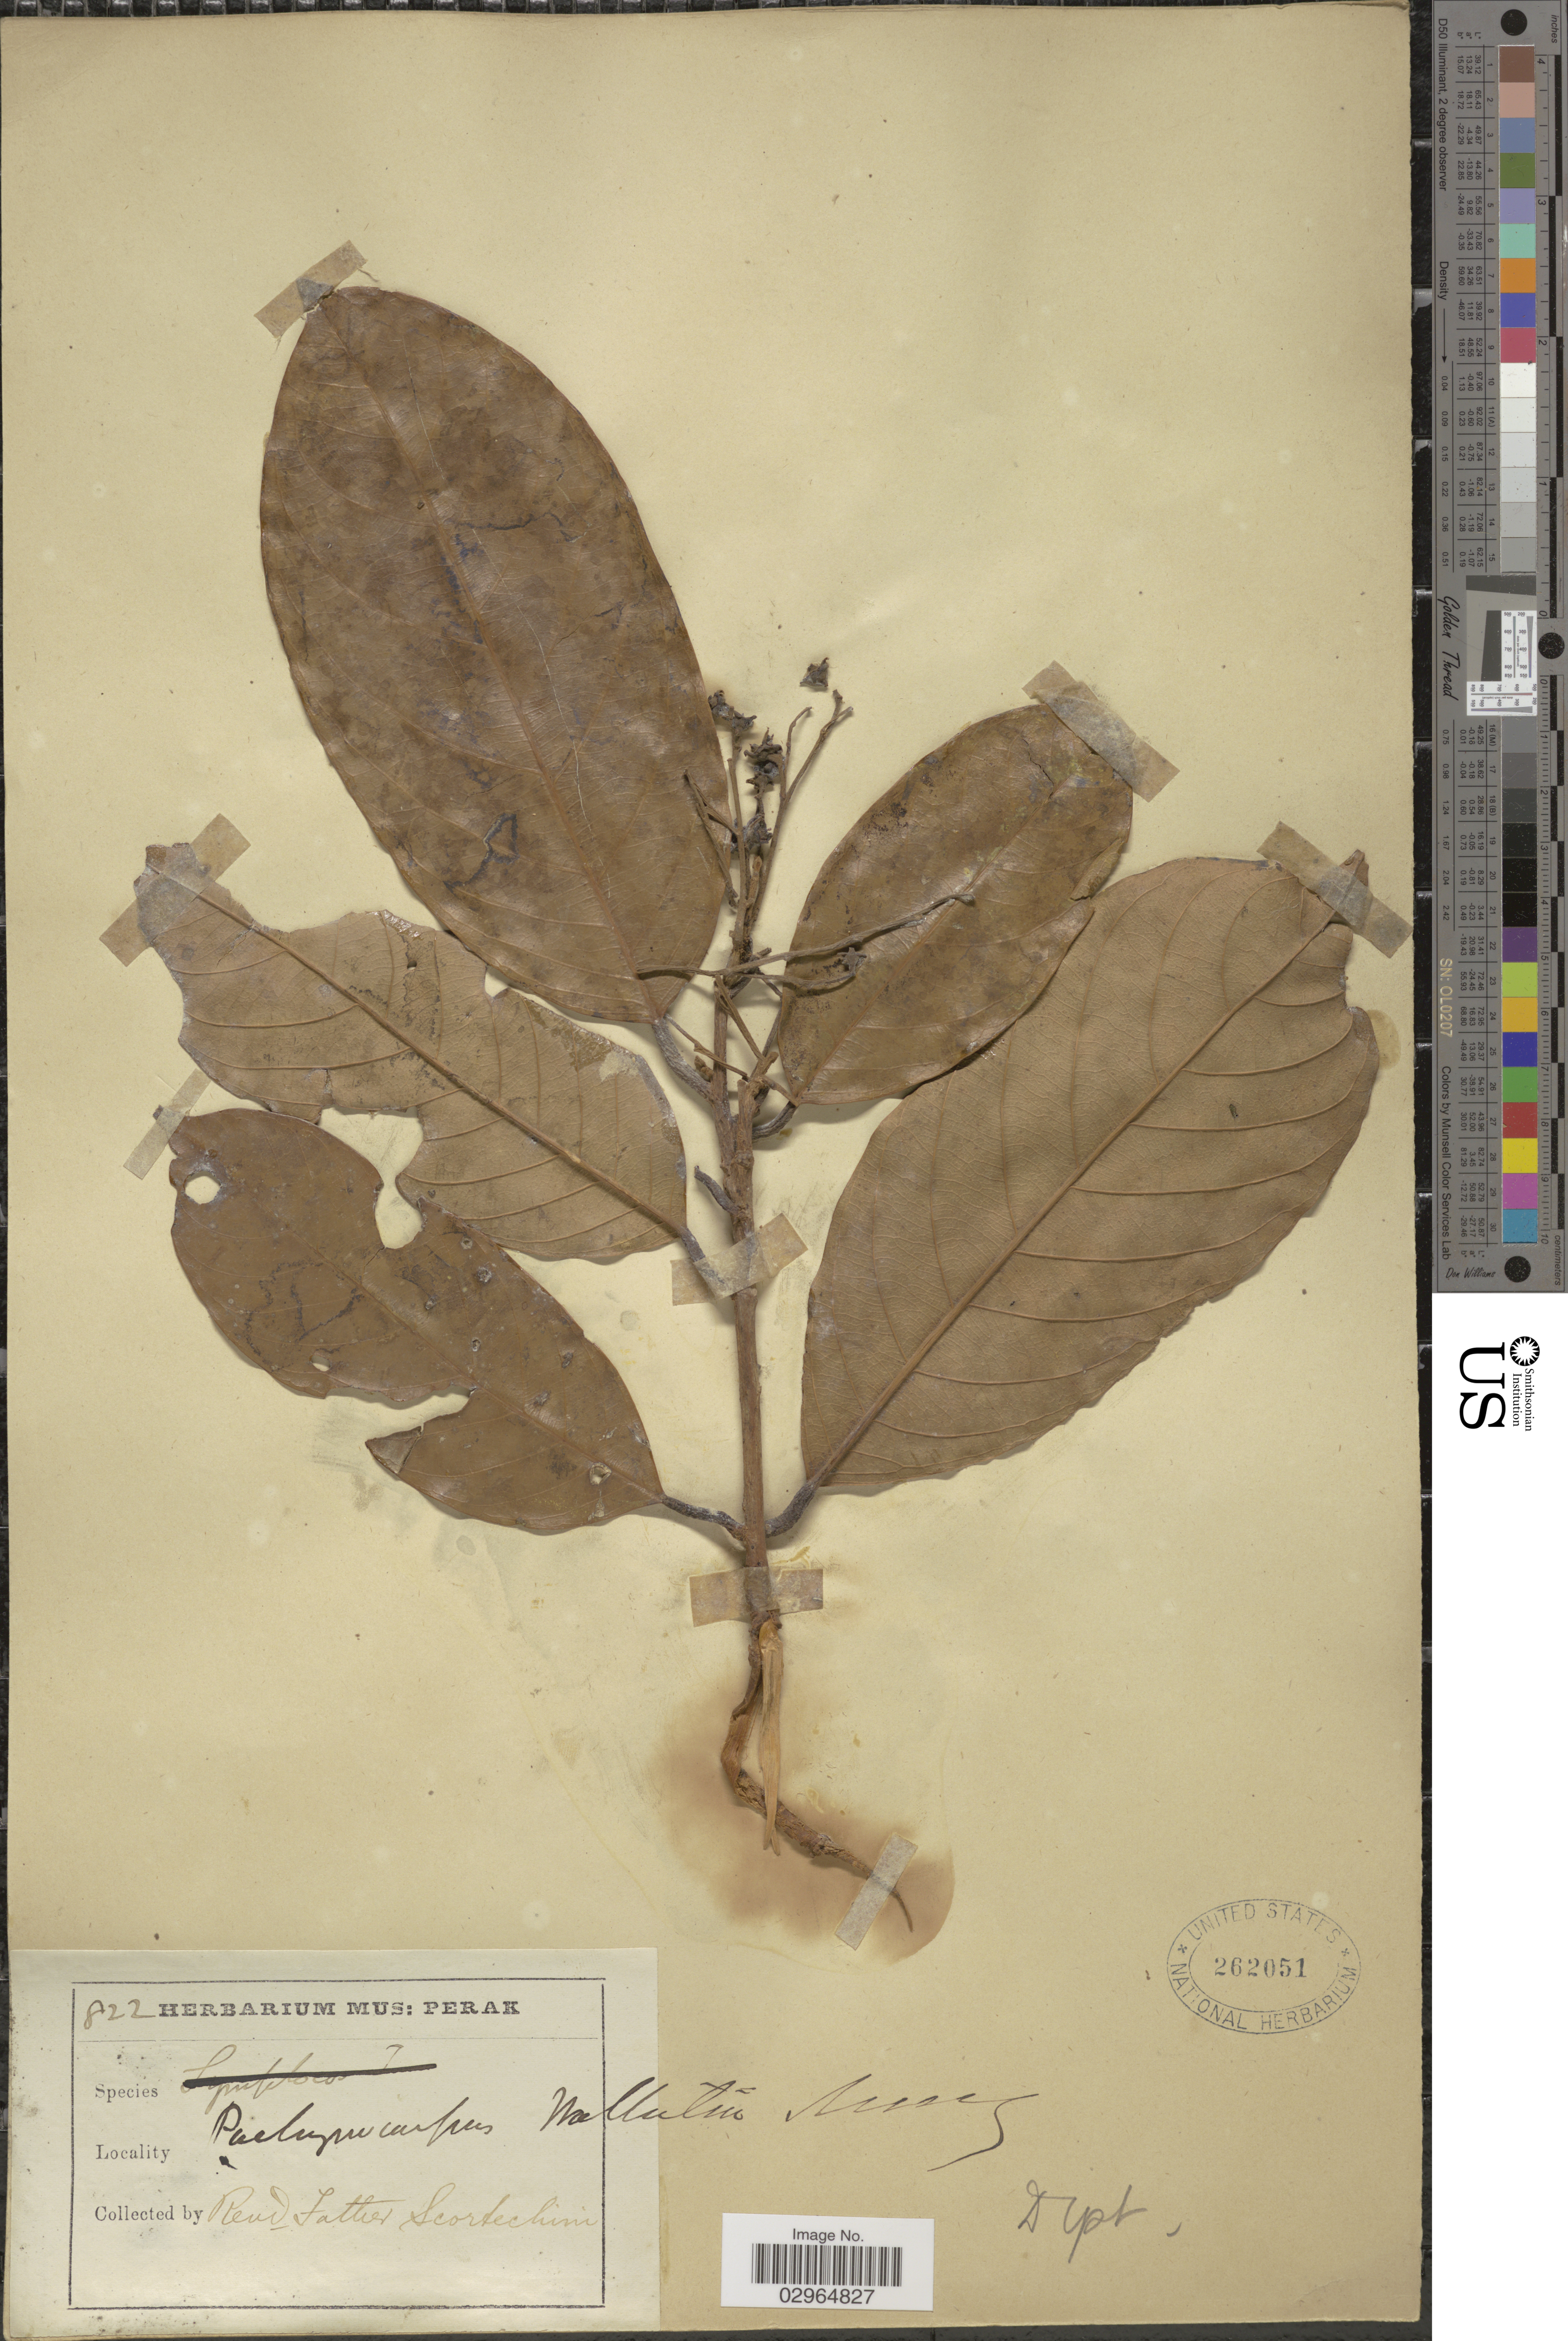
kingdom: Plantae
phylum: Tracheophyta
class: Magnoliopsida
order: Malvales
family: Dipterocarpaceae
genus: Vatica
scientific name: Vatica pauciflora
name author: (Korth.) Blume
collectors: Fr. Scortechini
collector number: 822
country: Malaysia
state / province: Perak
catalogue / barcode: US 262051